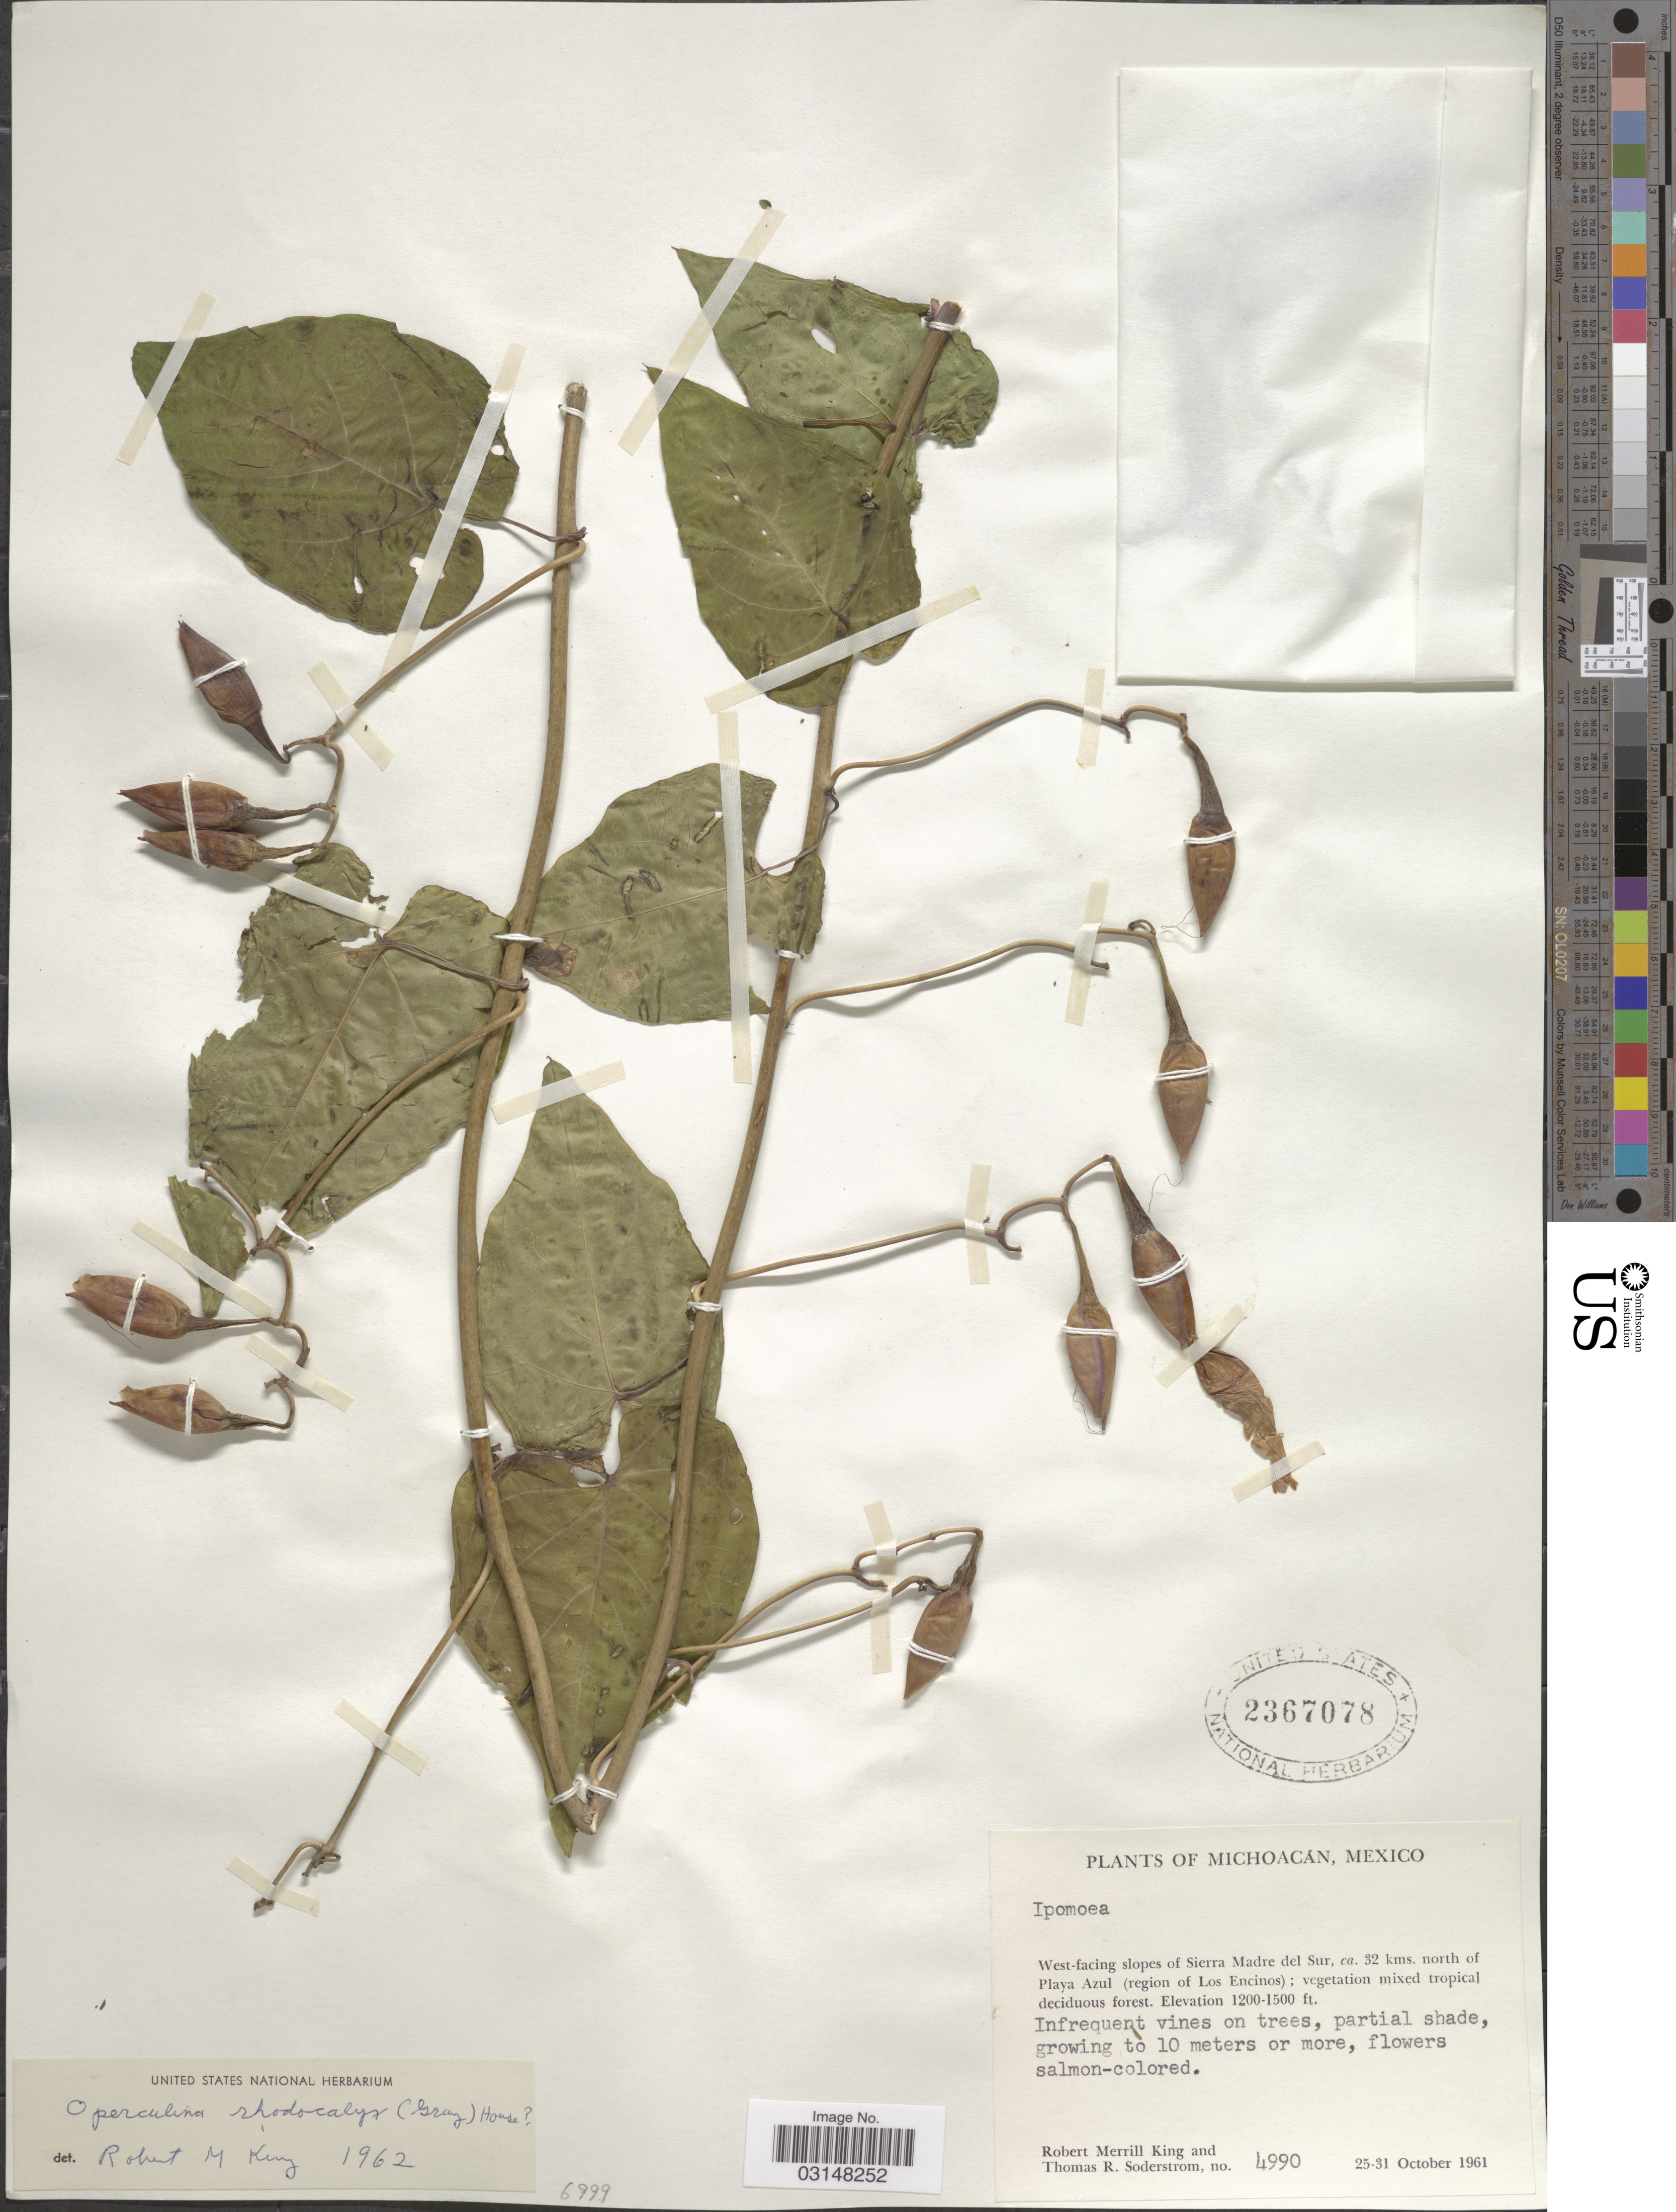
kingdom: Plantae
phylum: Tracheophyta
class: Magnoliopsida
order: Solanales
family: Convolvulaceae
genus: Operculina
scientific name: Operculina pteripes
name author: (G. Don) O'Donell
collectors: R. M. King & T. R. Soderstrom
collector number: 4990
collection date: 1961-10-25/1961-10-31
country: Mexico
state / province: Michoacán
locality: West-facing slopes of Sierra Madre del Sur, ca. 32 kms. north of Playa Azul (region of Los Encinos).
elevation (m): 366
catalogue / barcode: US 2367078